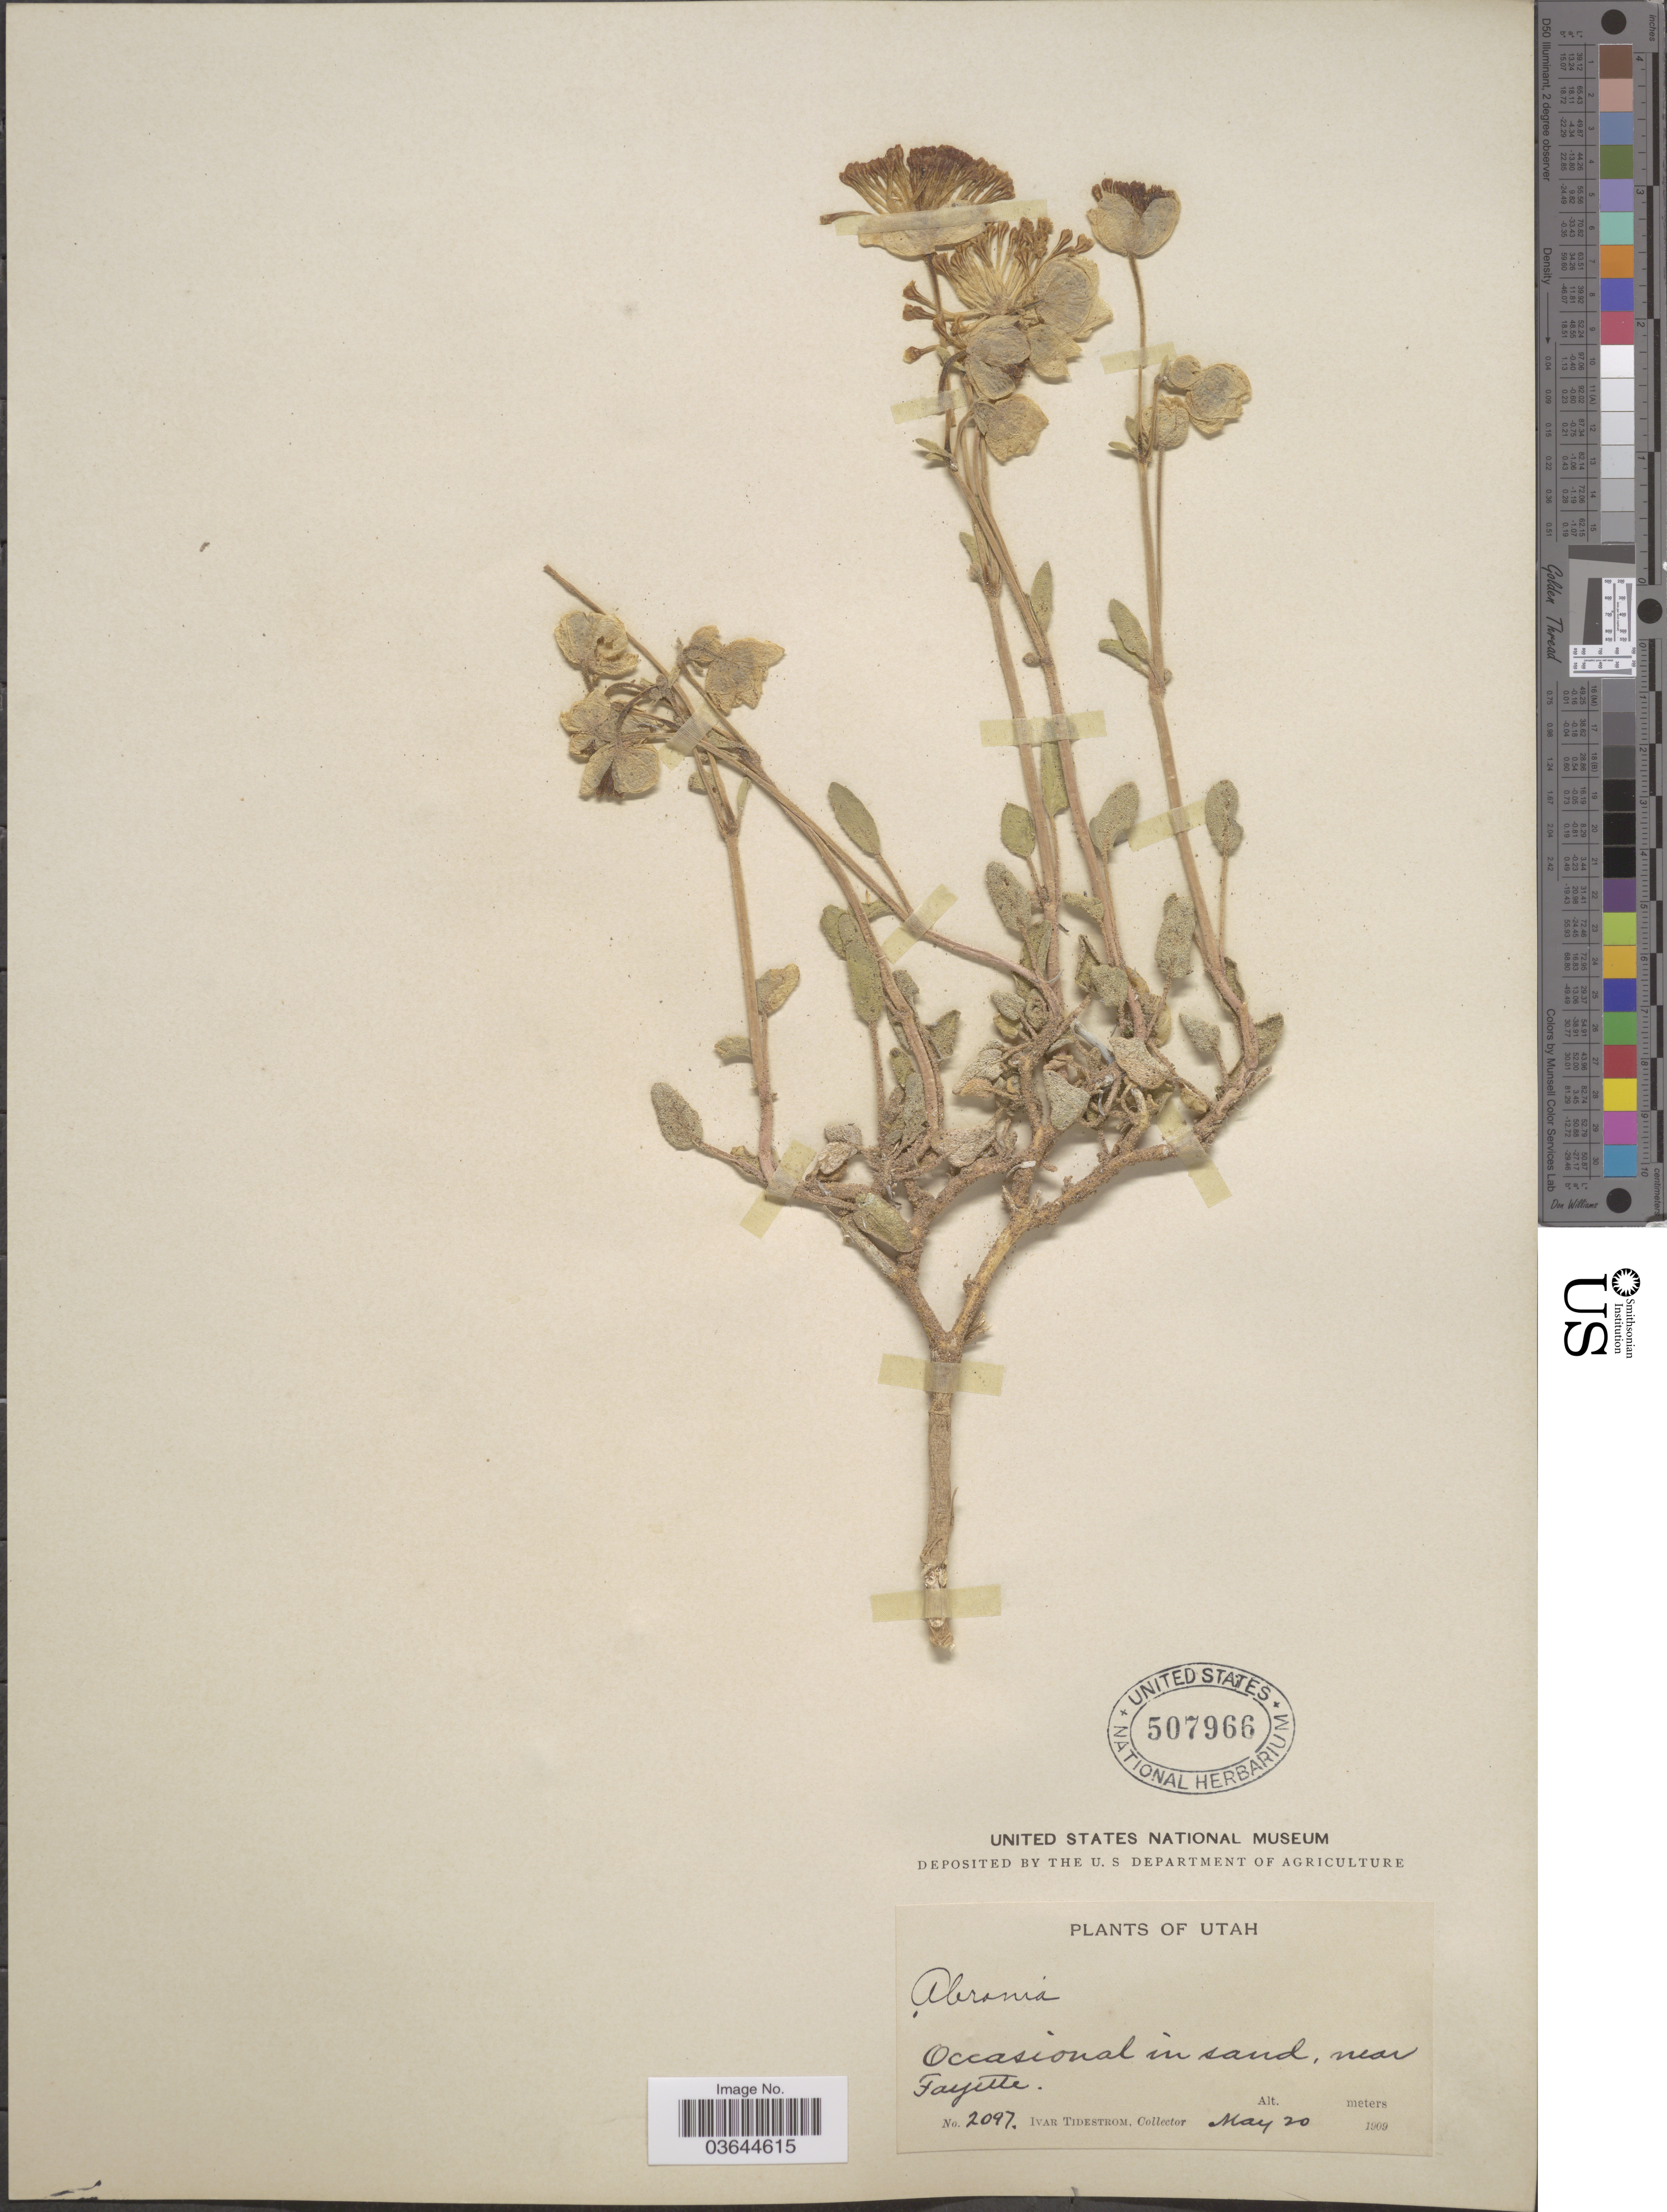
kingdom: Plantae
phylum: Tracheophyta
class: Magnoliopsida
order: Caryophyllales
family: Nyctaginaceae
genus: Abronia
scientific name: Abronia elliptica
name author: A. Nelson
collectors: I. F. Tidestrom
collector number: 2097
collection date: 1909-05-20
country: United States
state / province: Utah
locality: Near Fayette.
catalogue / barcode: US 507966